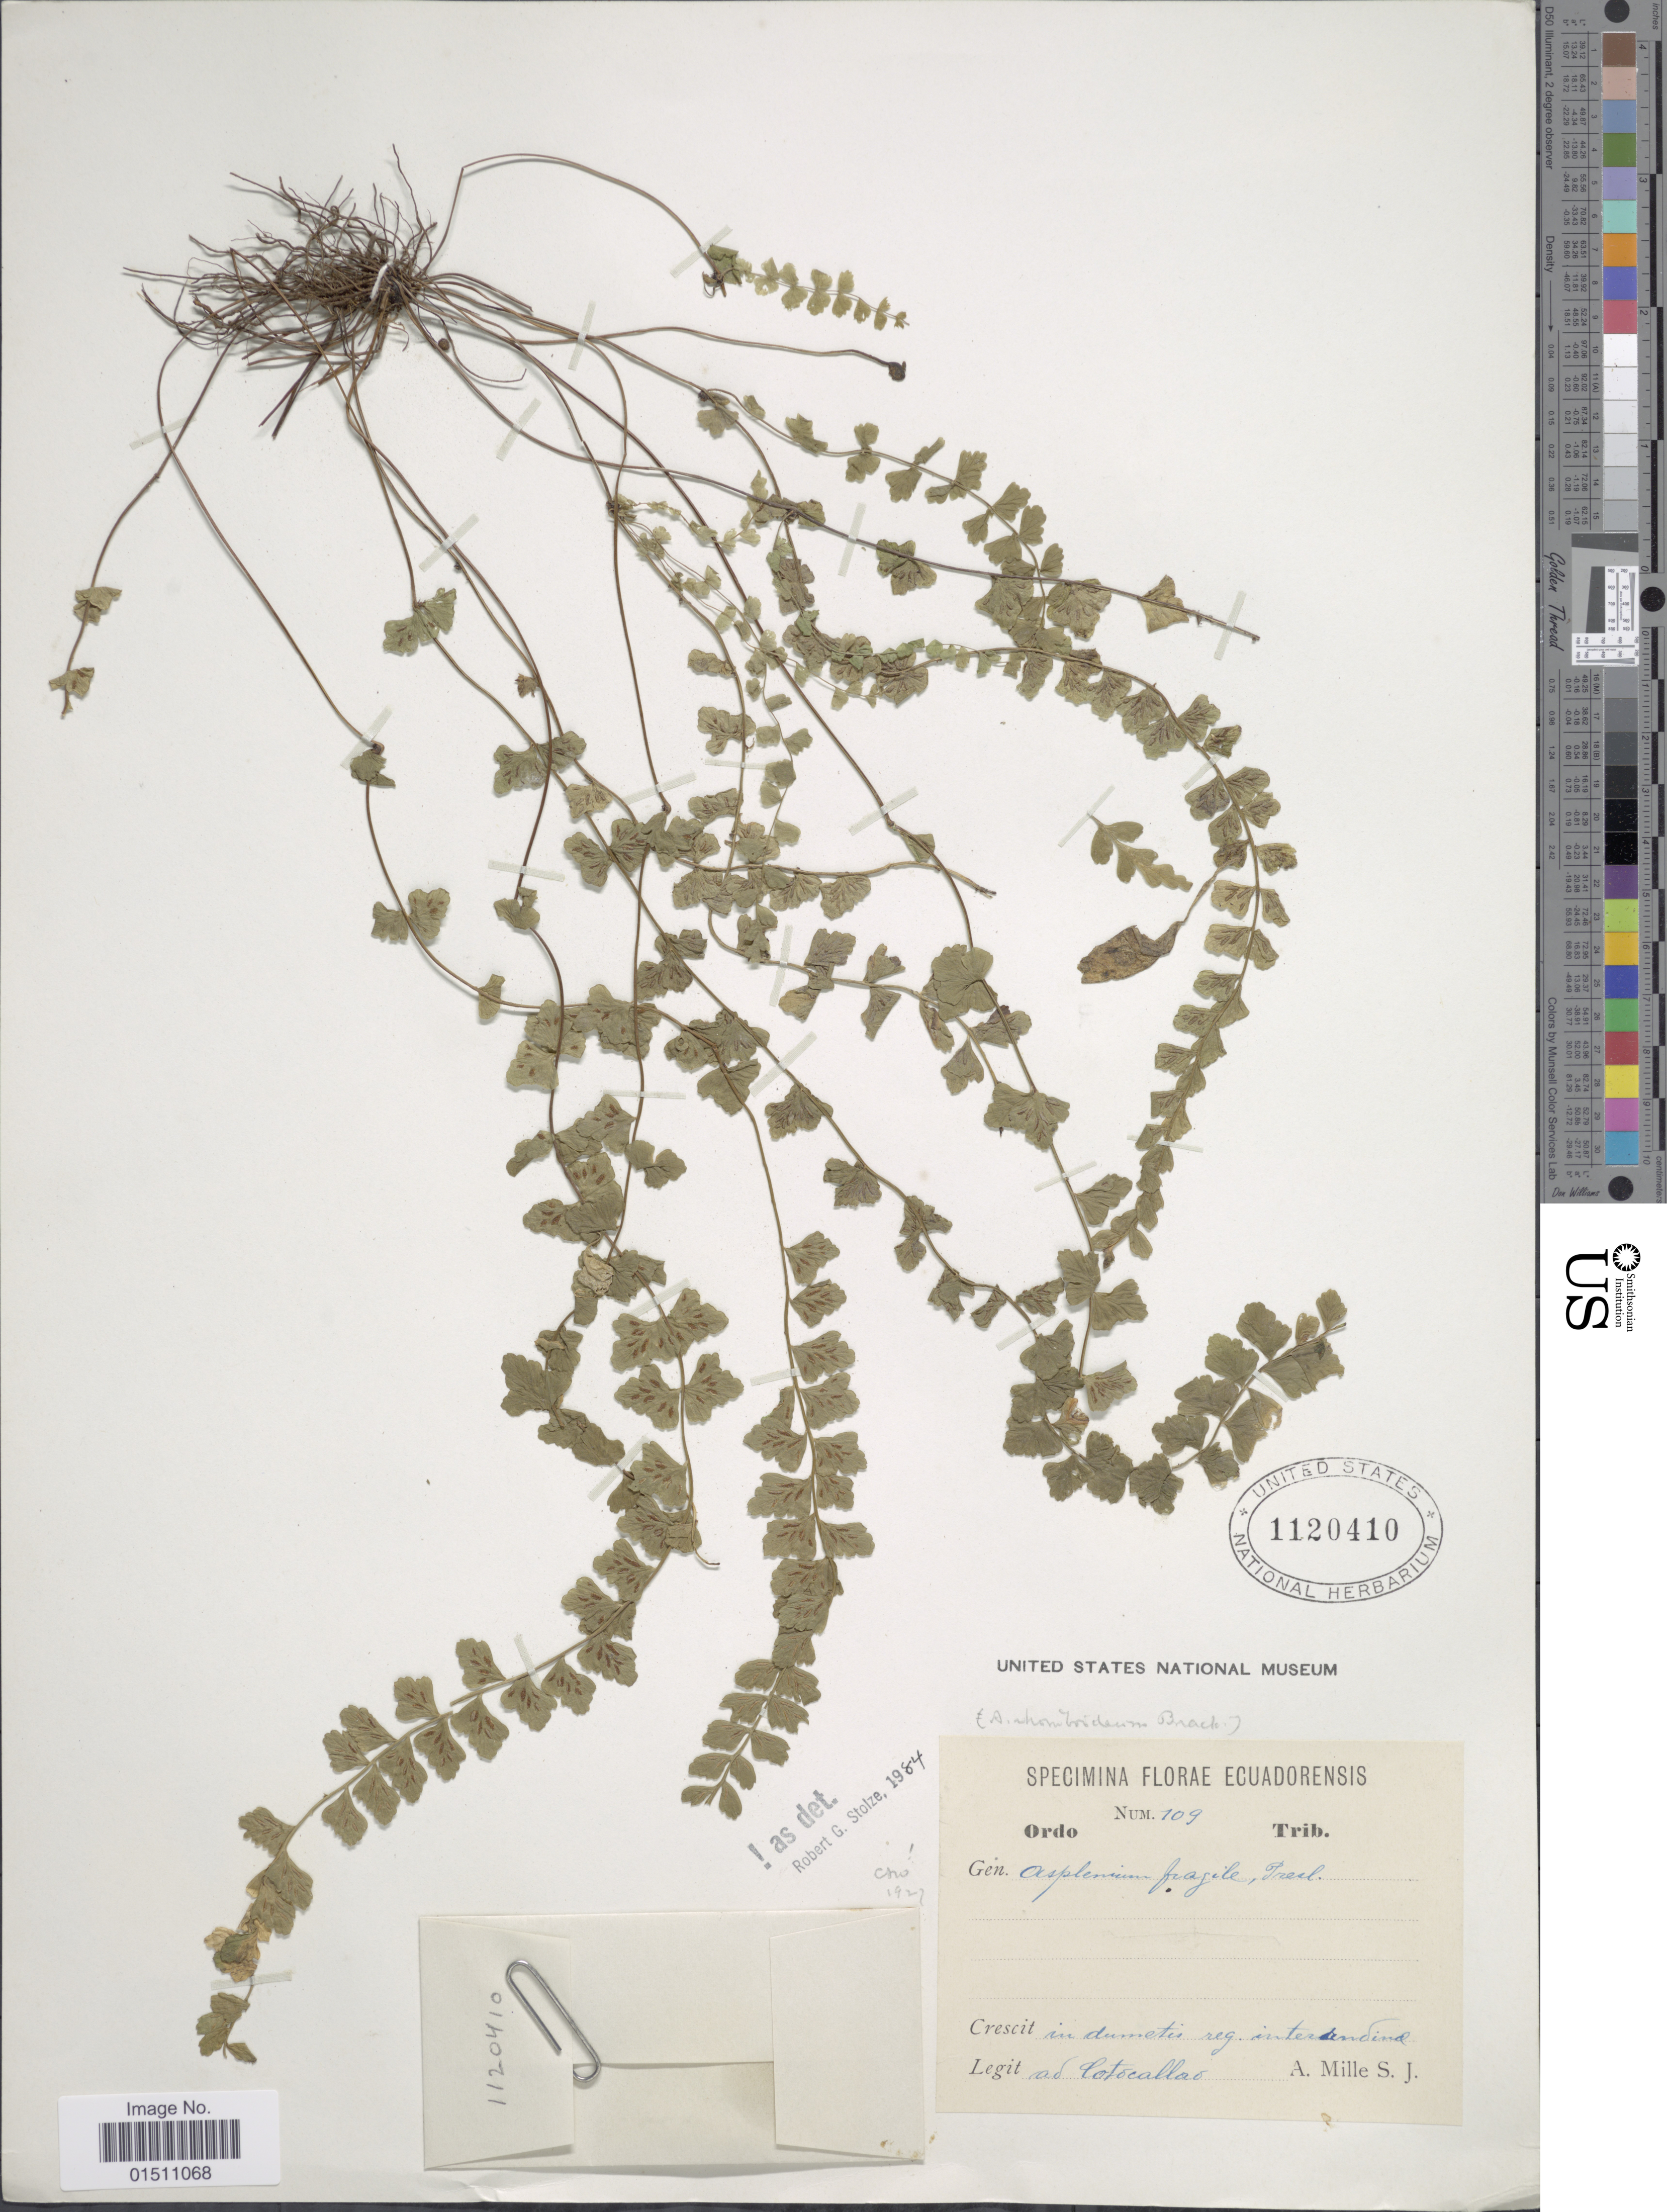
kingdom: Plantae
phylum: Tracheophyta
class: Polypodiopsida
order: Polypodiales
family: Aspleniaceae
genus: Asplenium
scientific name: Asplenium fragile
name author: C. Presl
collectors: A. Mille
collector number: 109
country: Ecuador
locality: in dumetis reg. interandina ad Cotocollao.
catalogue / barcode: US 1120410